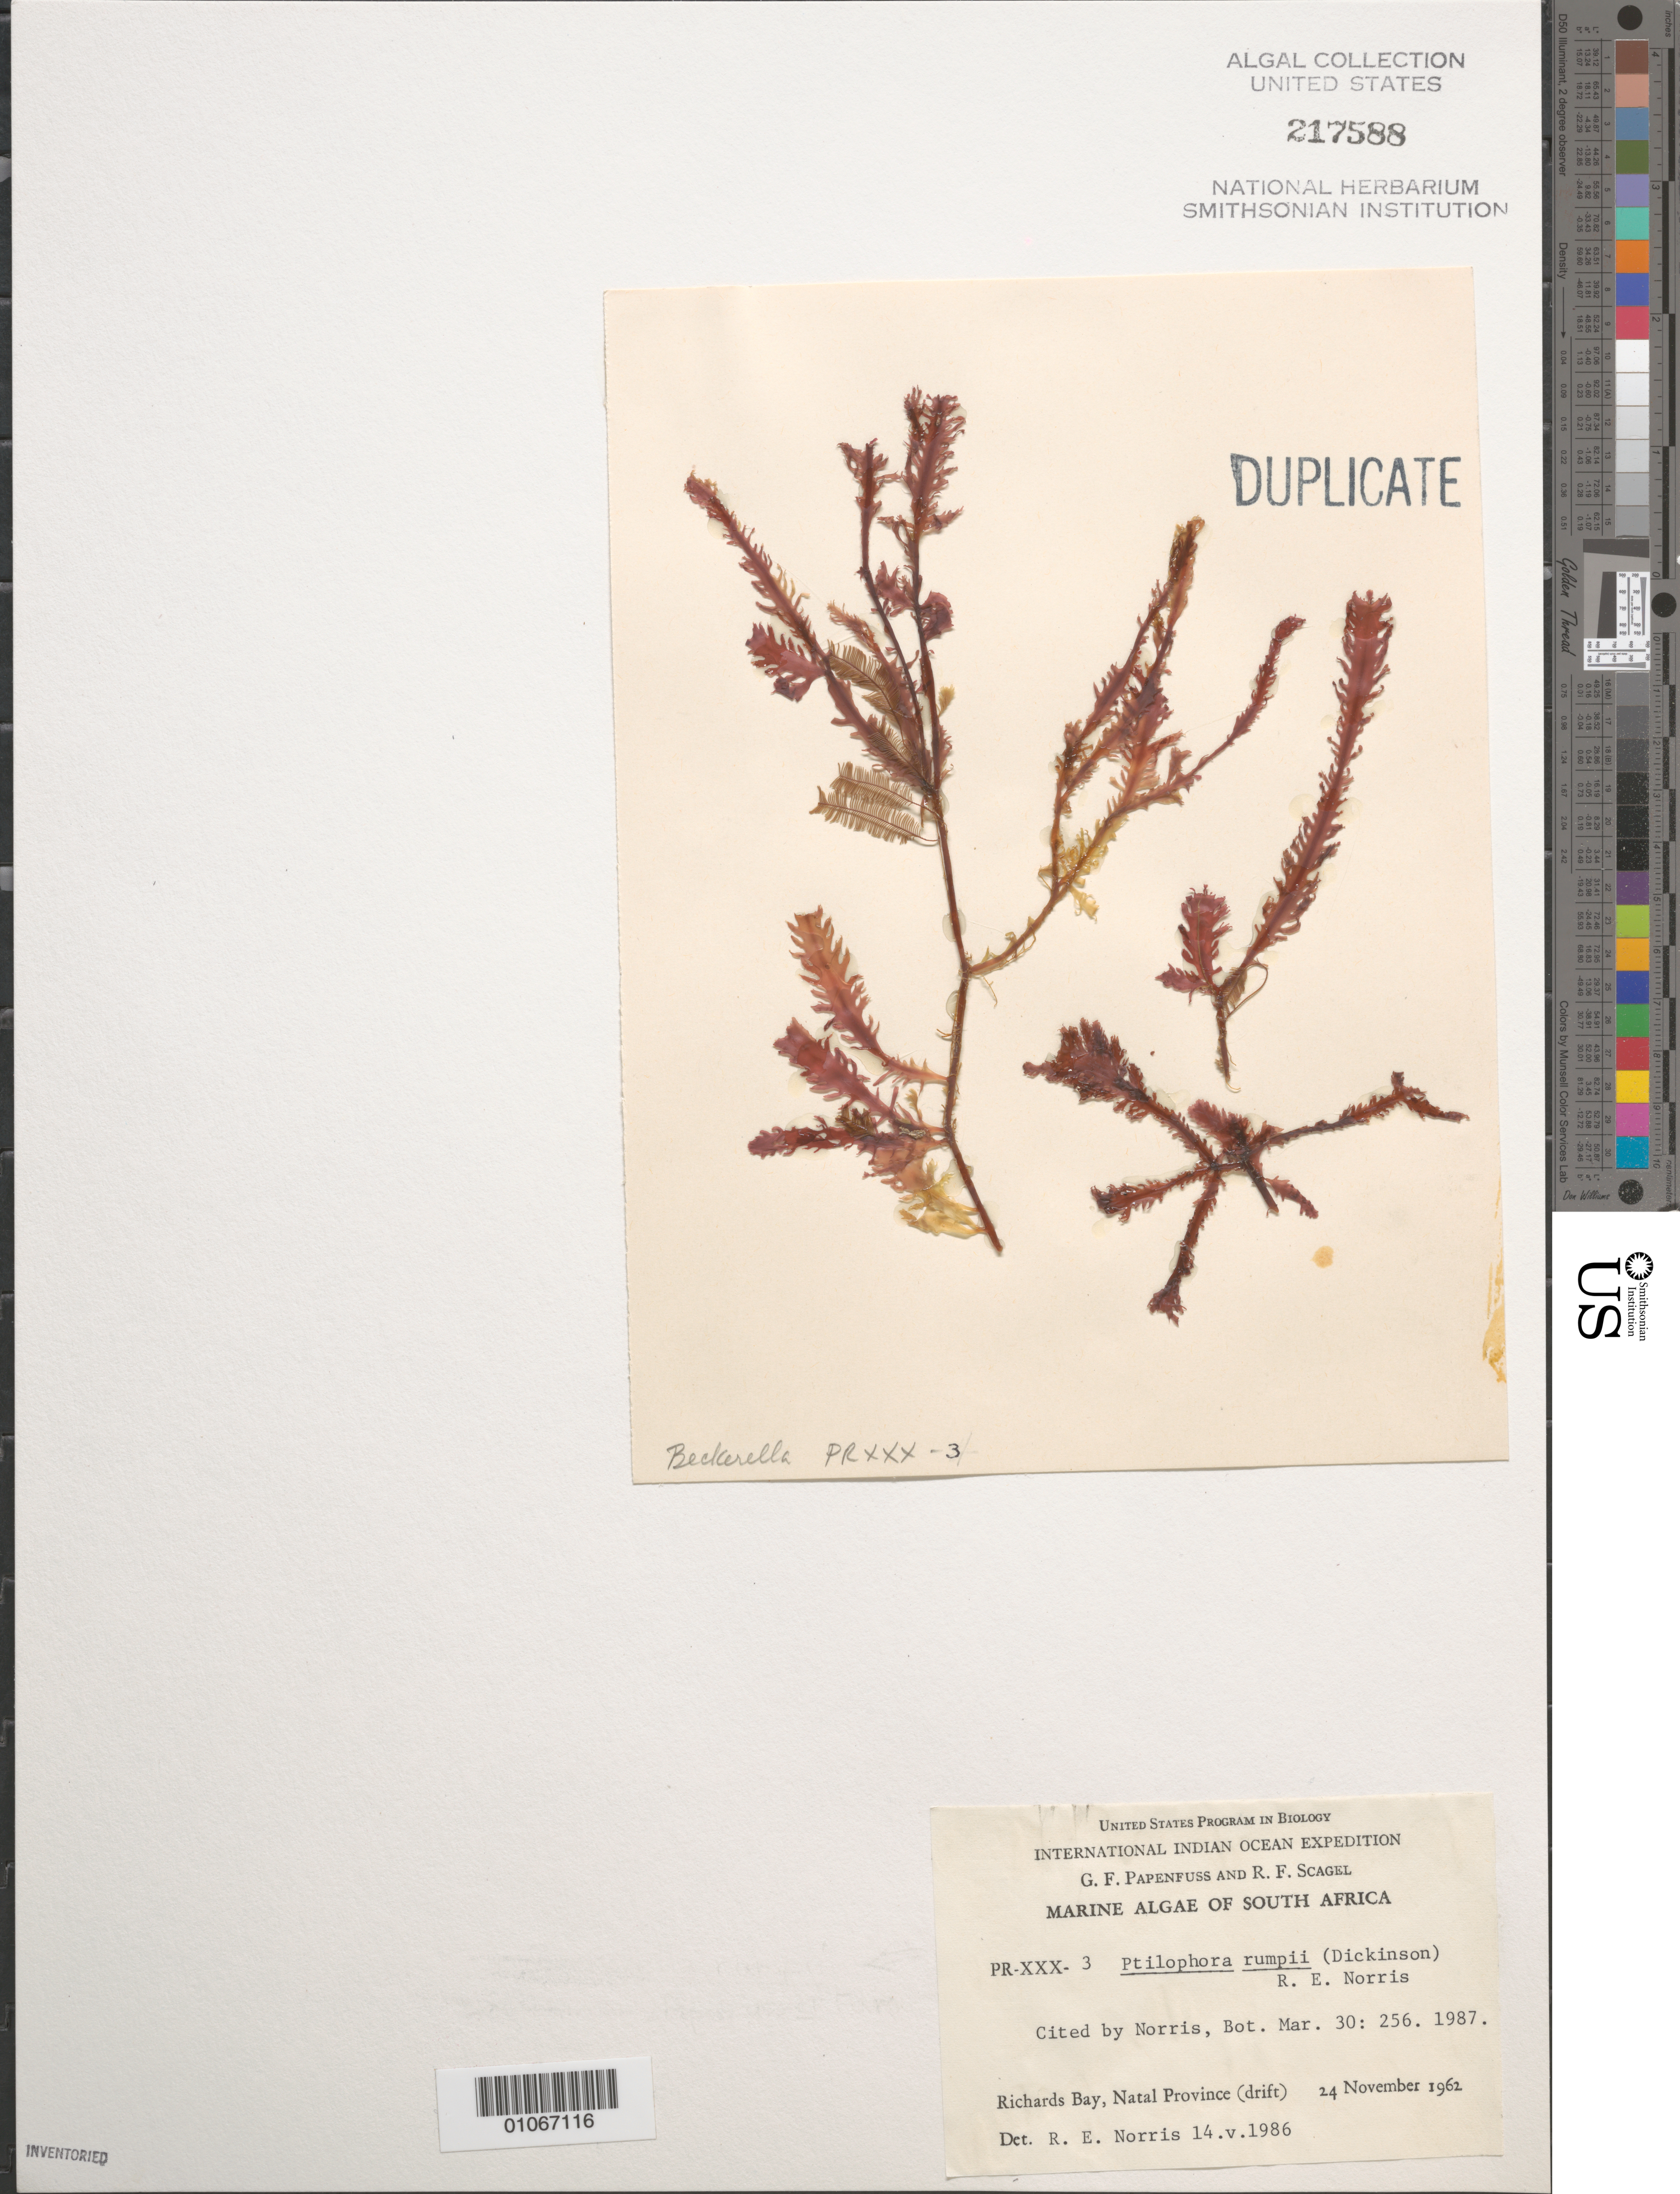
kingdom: Plantae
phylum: Rhodophyta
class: Florideophyceae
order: Gelidiales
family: Gelidiaceae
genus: Ptilophora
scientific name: Ptilophora rumpii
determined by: Norris, R. E.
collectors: G. Papenfuss & R. F. Scagel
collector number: PR-XXX-3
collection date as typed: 24 Nov 1962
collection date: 1962-11-24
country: South Africa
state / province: KwaZulu-Natal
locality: Richards Bay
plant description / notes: International Indian Ocean Expedition, 1962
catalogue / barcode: US 217588